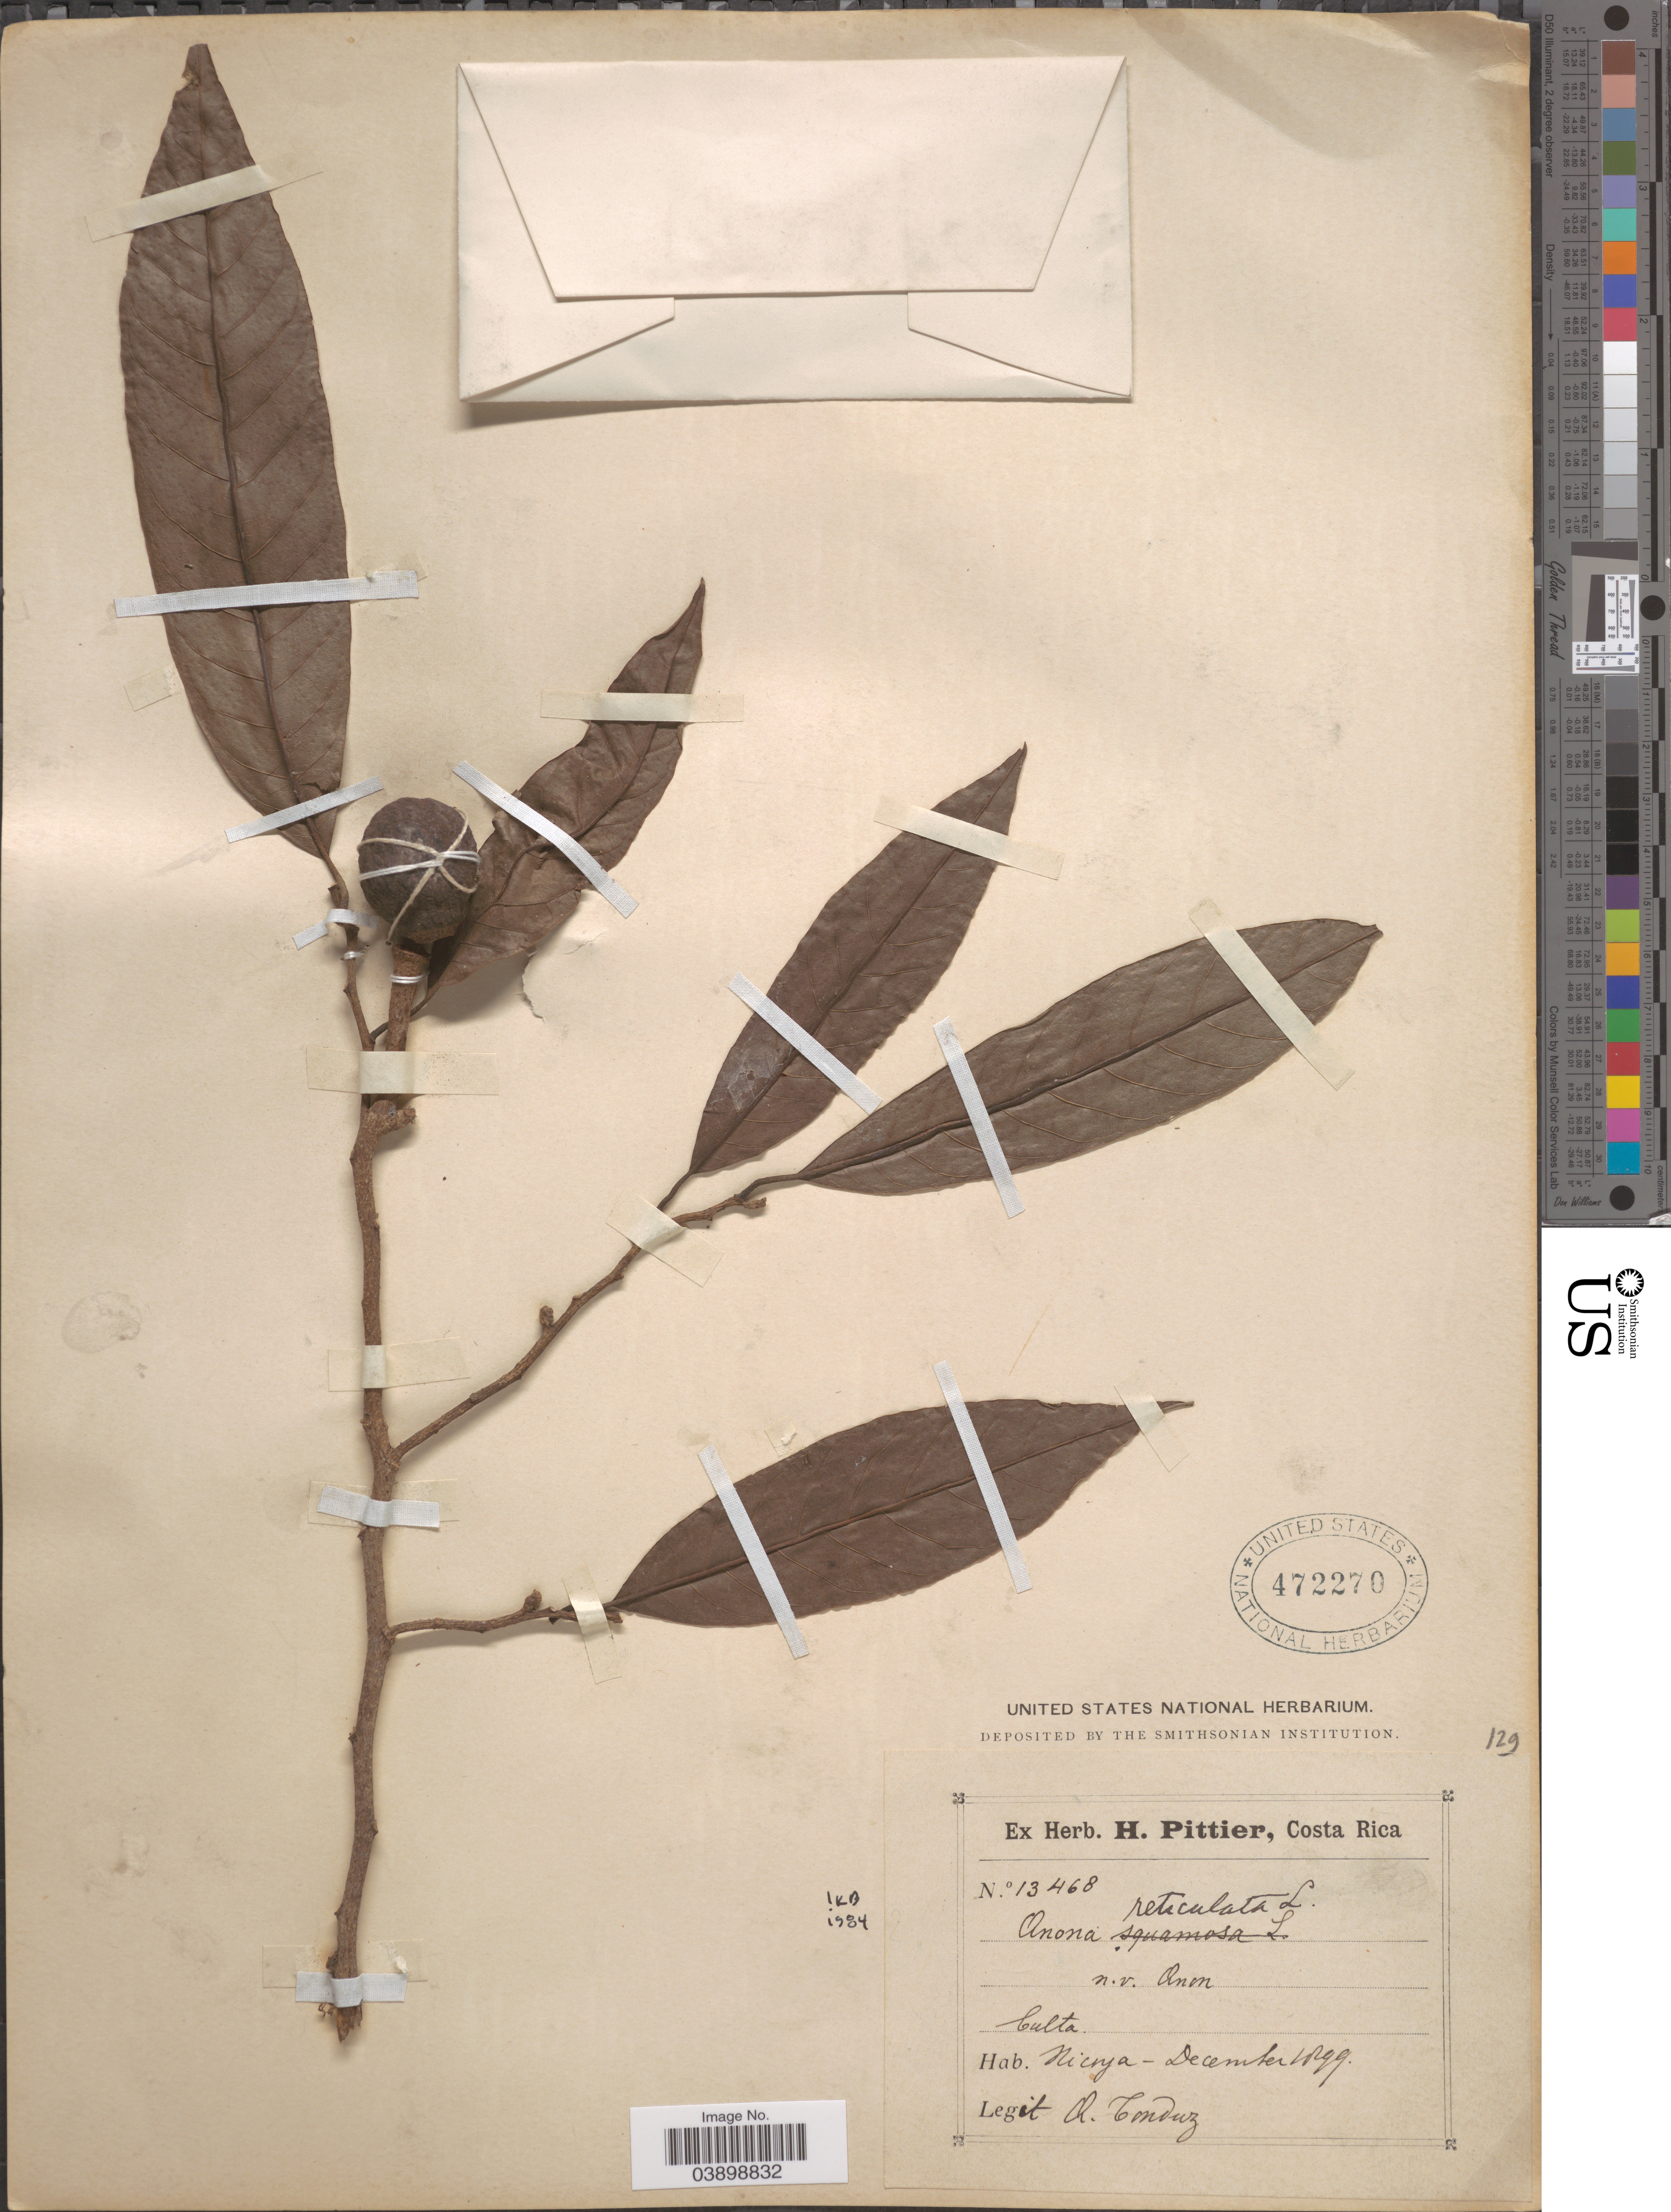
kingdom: Plantae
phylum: Tracheophyta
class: Magnoliopsida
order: Magnoliales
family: Annonaceae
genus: Annona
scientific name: Annona reticulata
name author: L.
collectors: A. Tonduz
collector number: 13468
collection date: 1899-12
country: Costa Rica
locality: Nicoya.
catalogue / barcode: US 472270